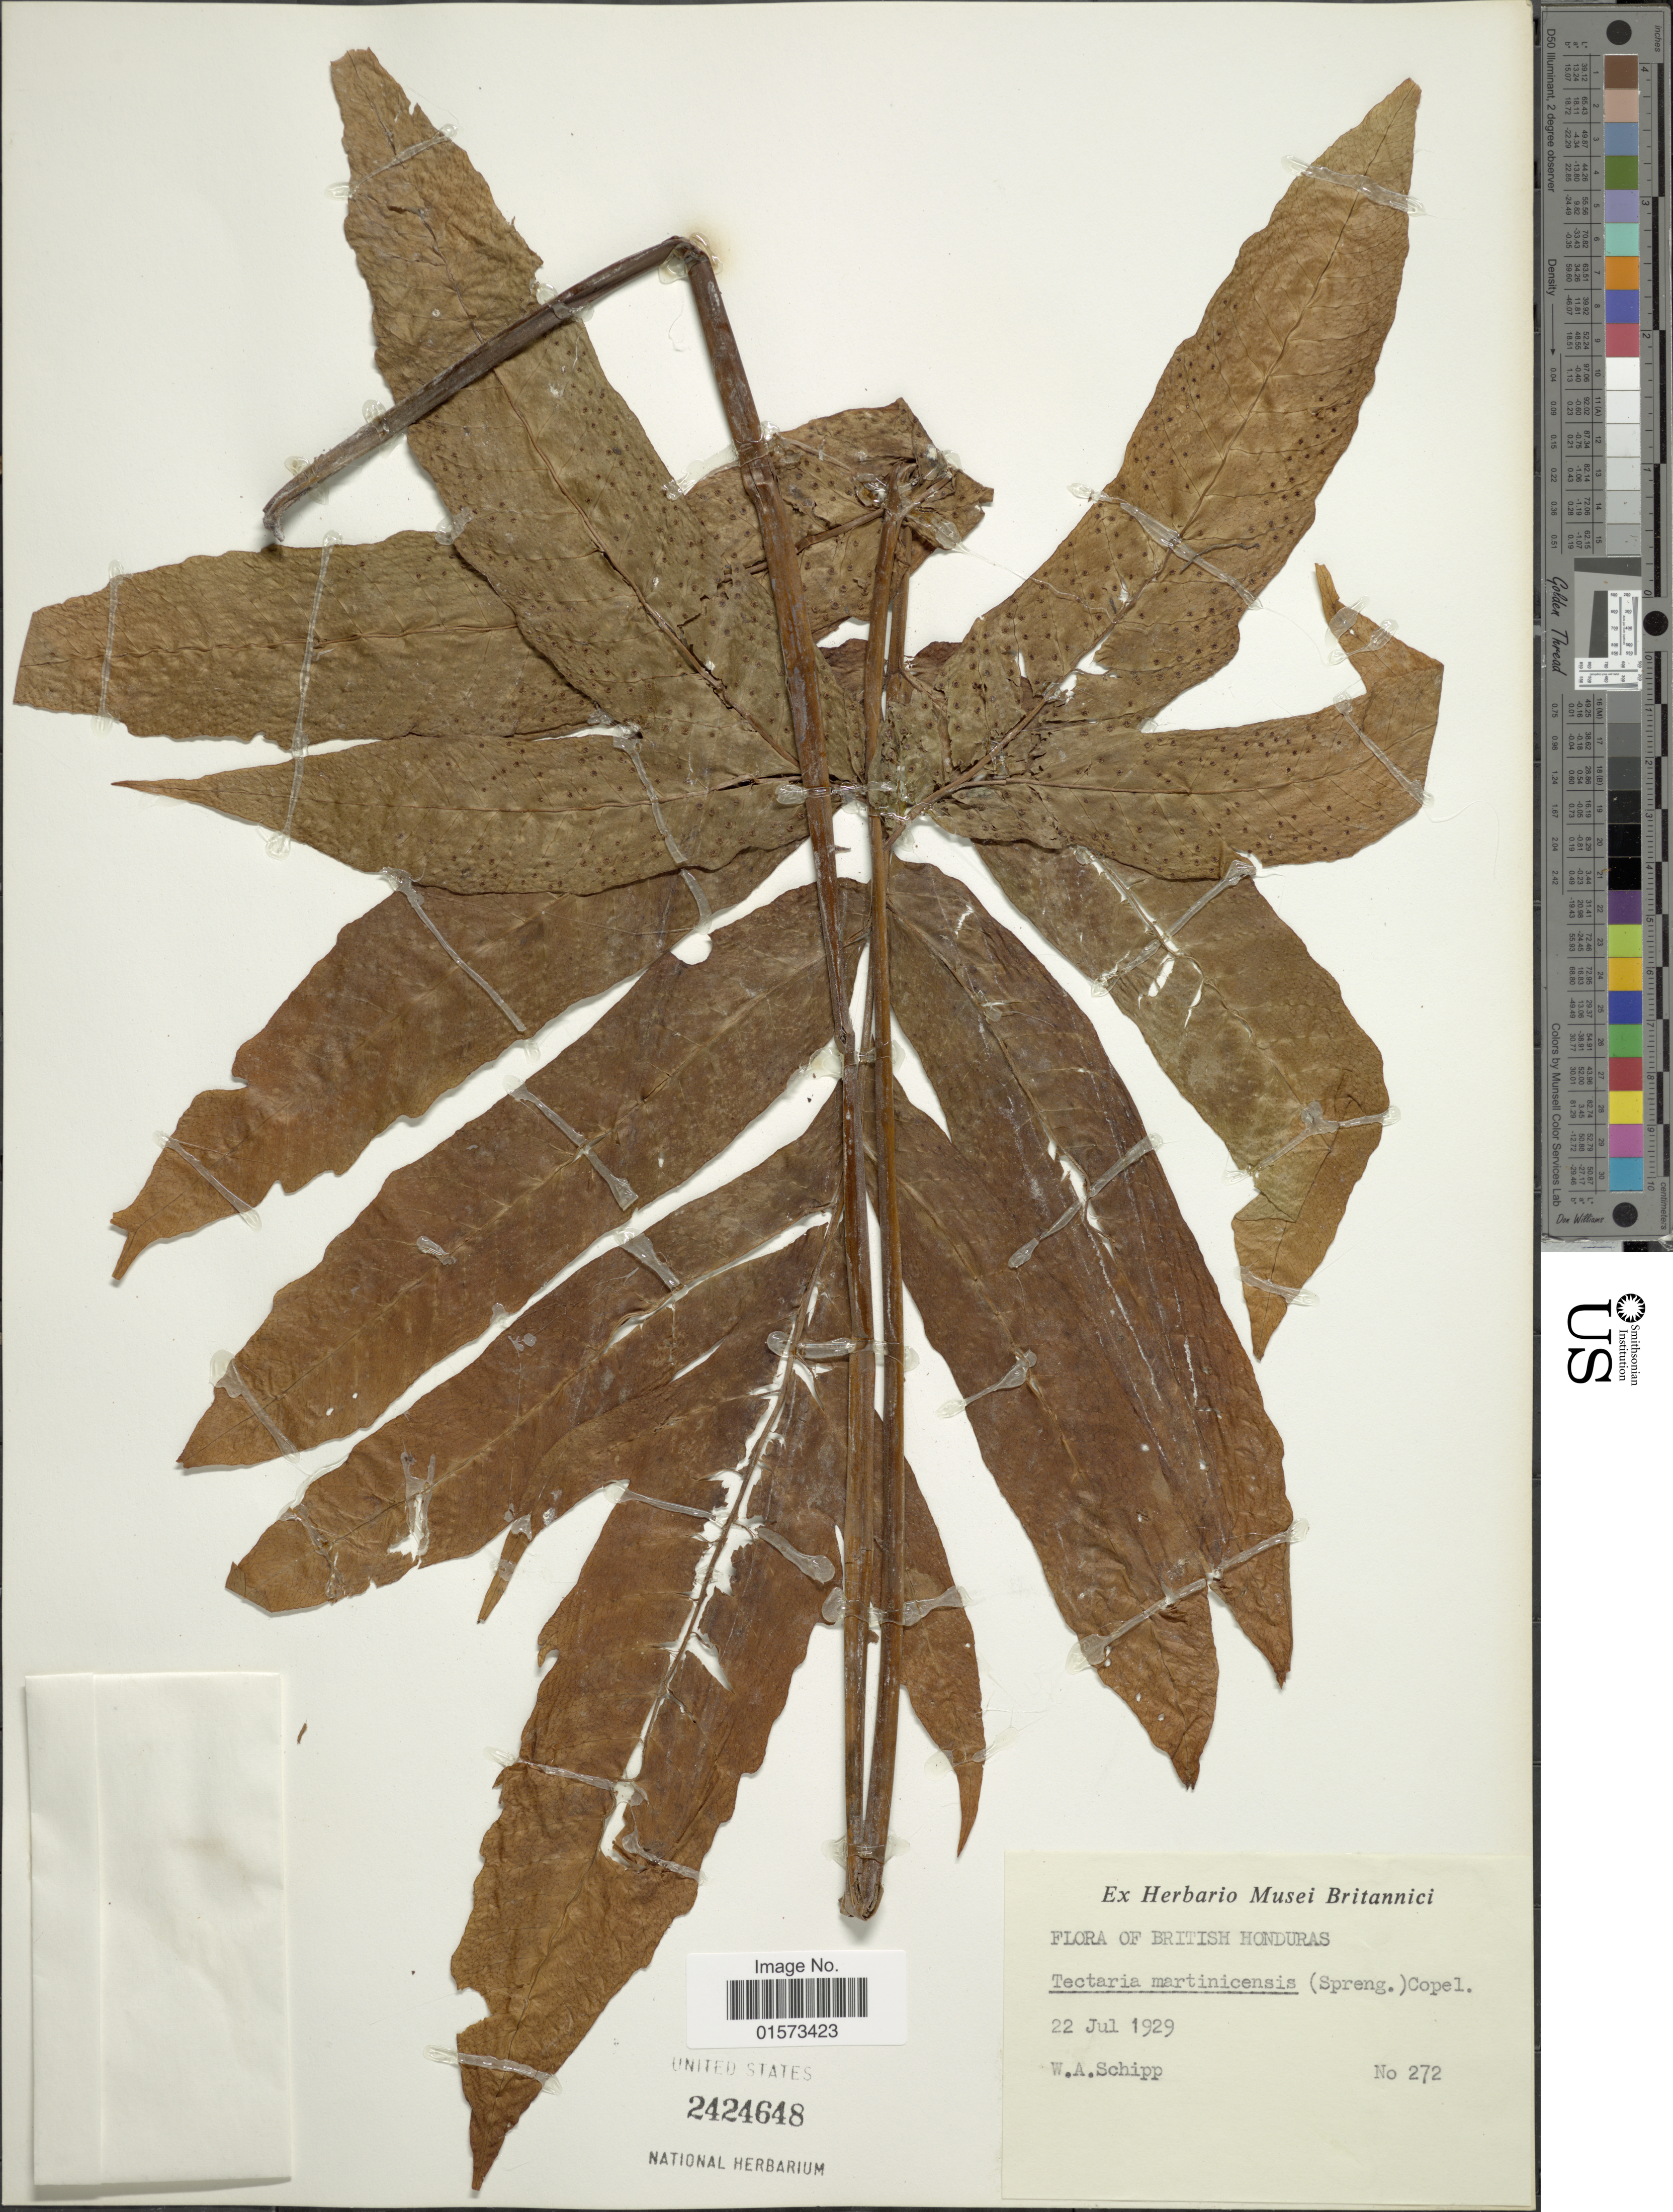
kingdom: Plantae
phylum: Tracheophyta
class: Polypodiopsida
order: Polypodiales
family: Tectariaceae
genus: Tectaria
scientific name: Tectaria incisa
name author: Cav.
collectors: W. Schipp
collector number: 272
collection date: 1929-07-22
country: Belize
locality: British Honduras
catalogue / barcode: US 2424648